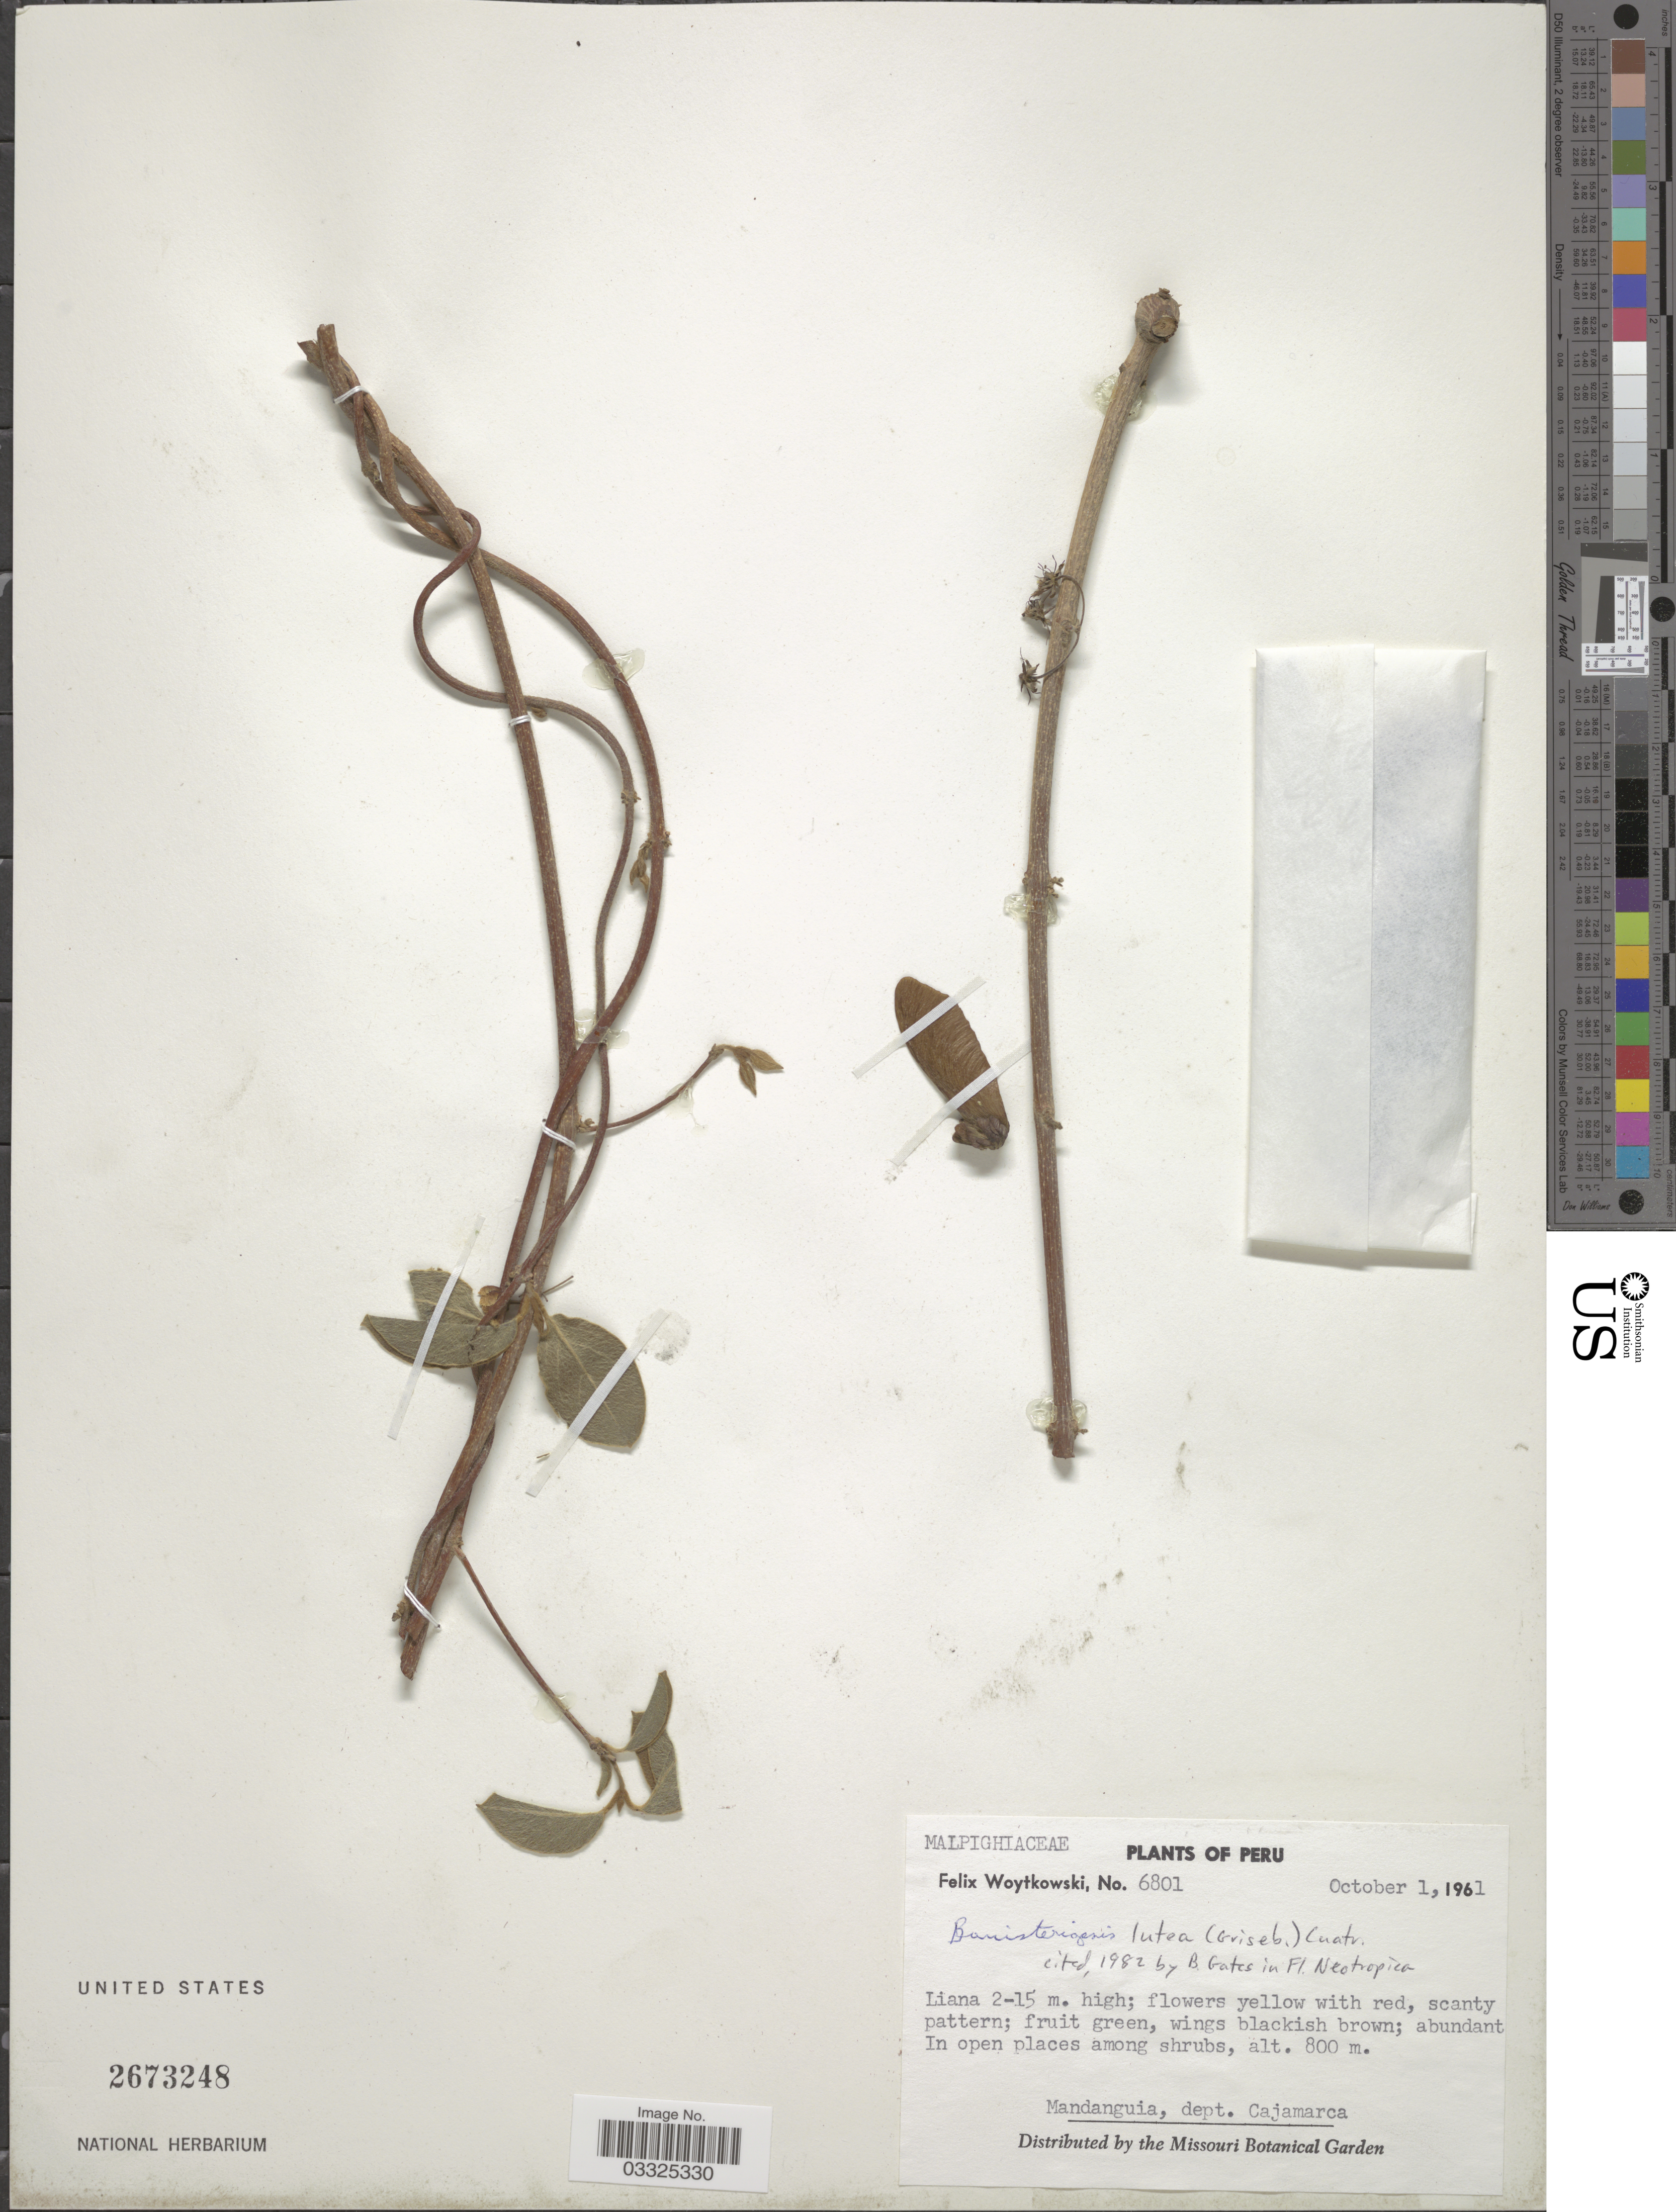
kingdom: Plantae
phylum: Tracheophyta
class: Magnoliopsida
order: Malpighiales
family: Malpighiaceae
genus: Banisteriopsis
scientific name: Banisteriopsis lutea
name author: (Griseb.) Cuatrec.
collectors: F. Woytkowski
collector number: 6801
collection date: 1961-10-01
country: Peru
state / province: Cajamarca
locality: Mandanguia, dept. Cajamarca.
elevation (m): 800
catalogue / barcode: US 2673248